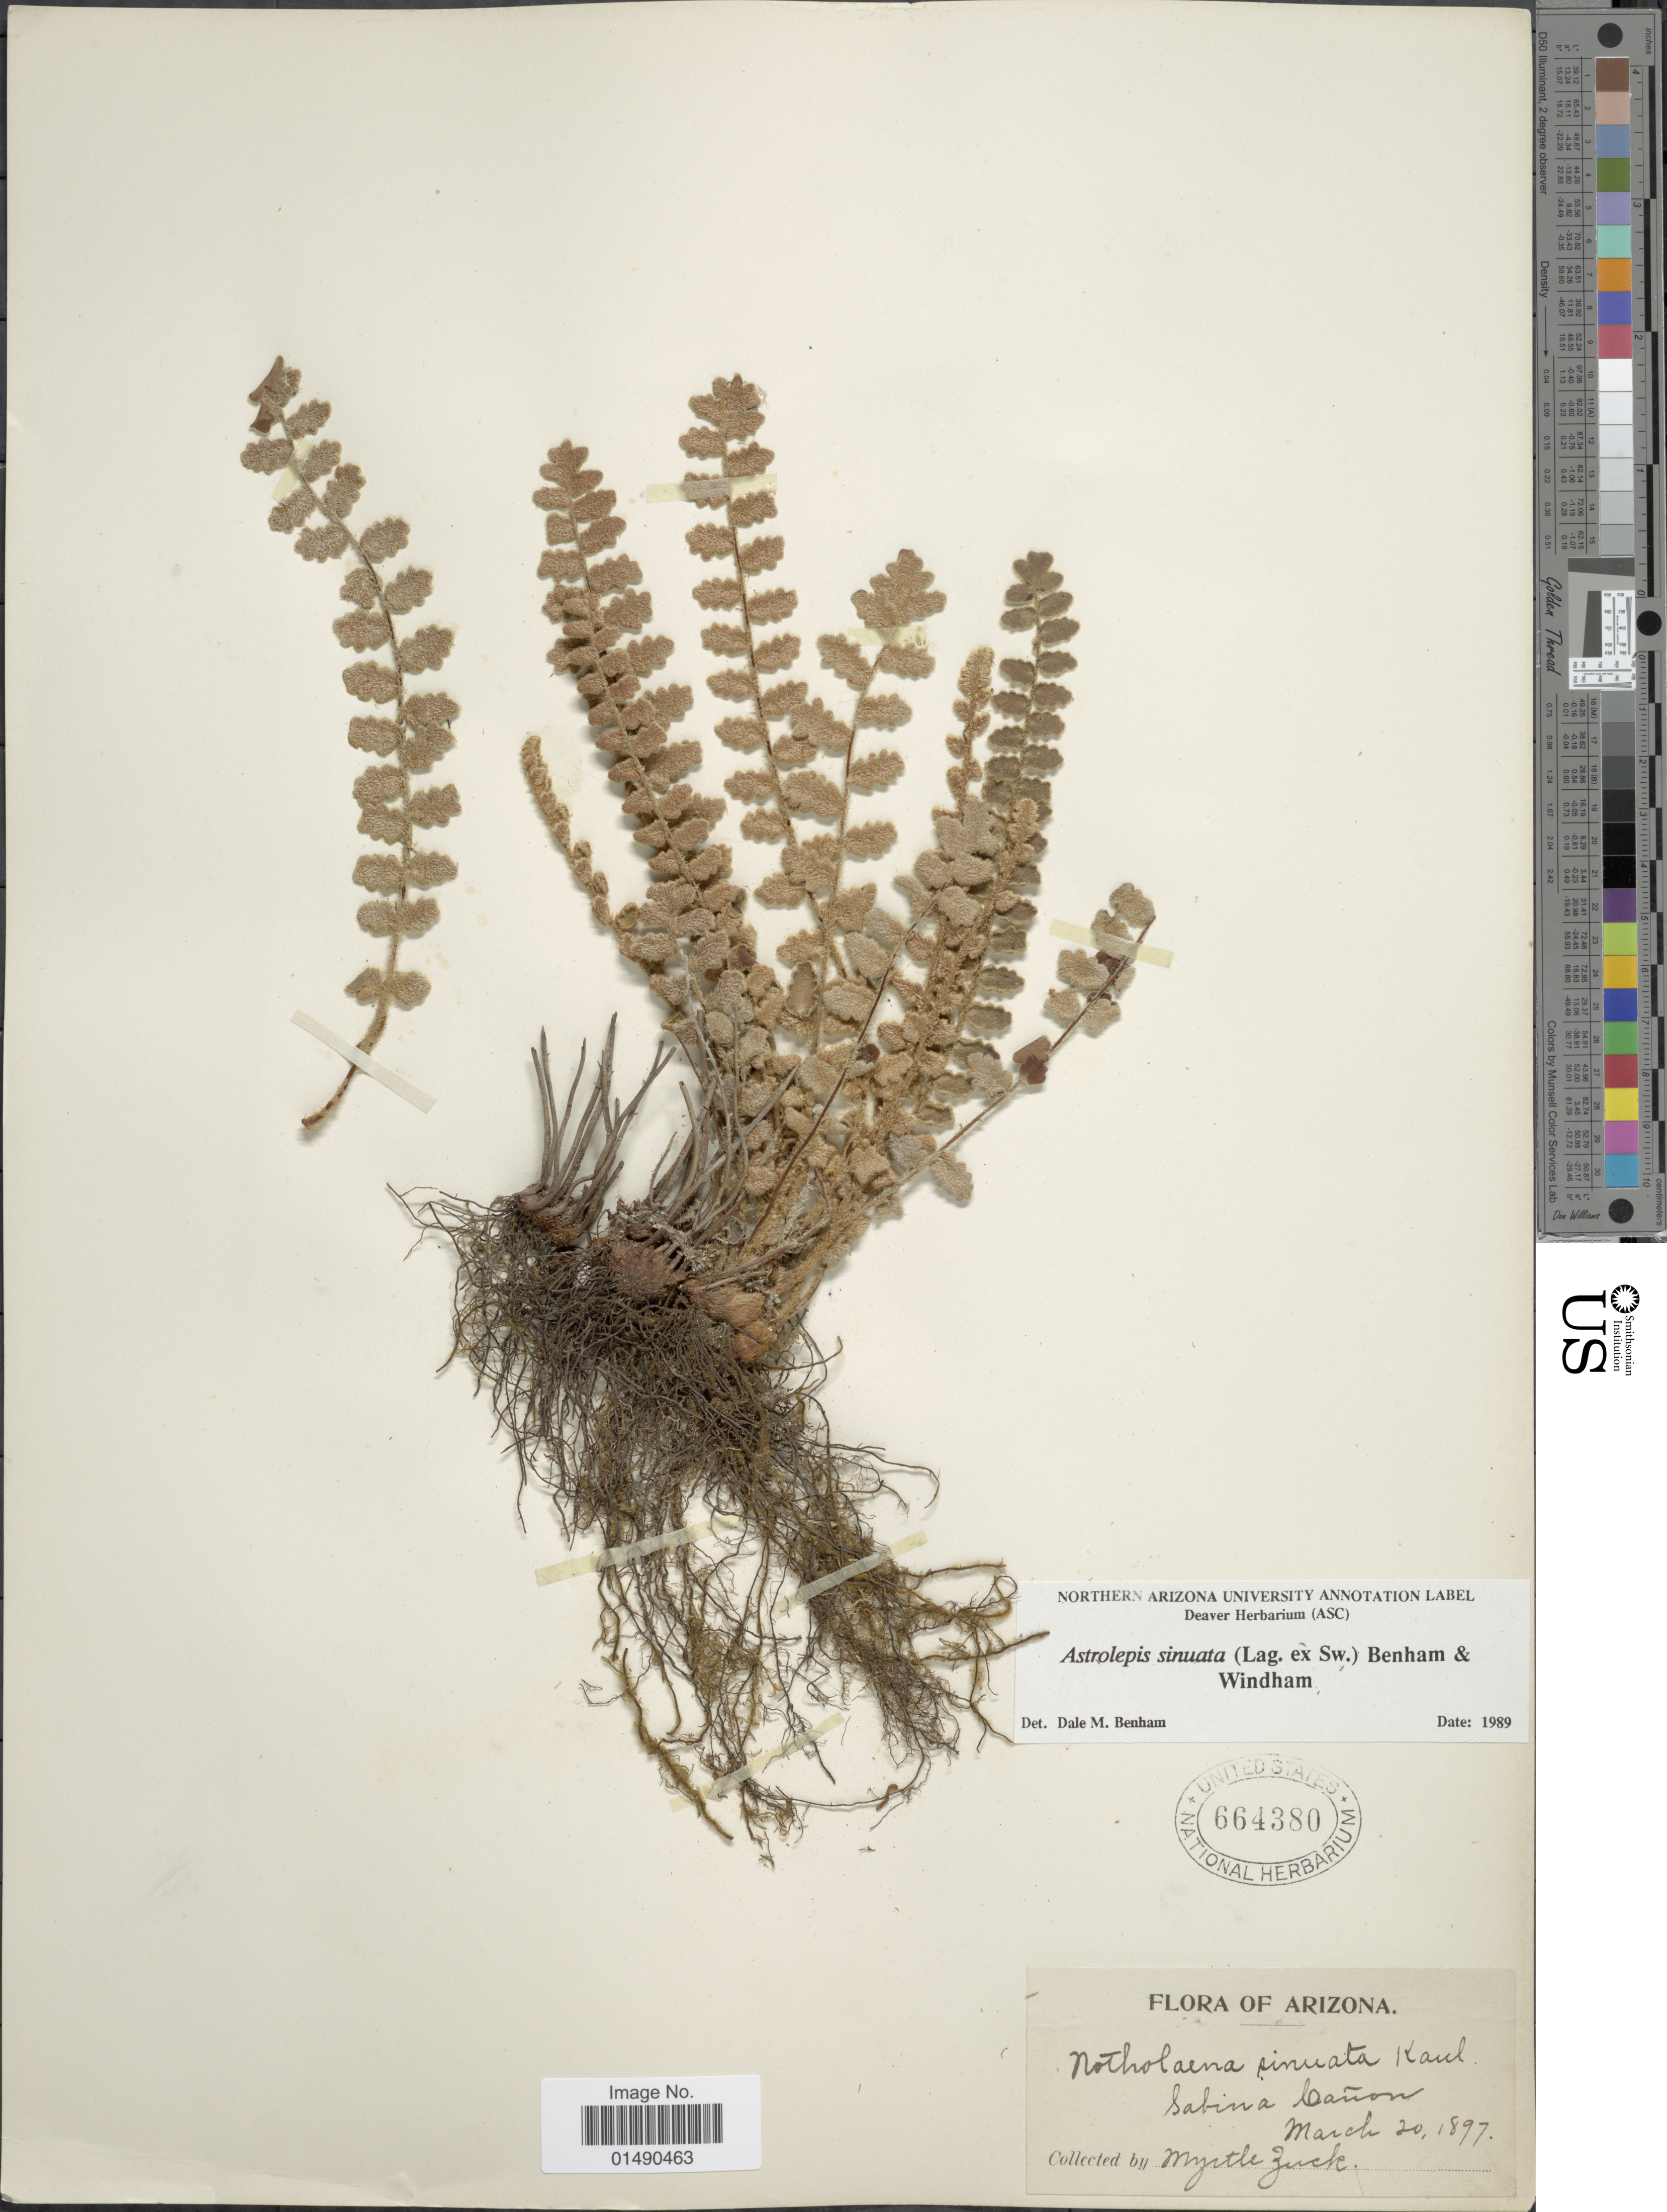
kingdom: Plantae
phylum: Tracheophyta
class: Polypodiopsida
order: Polypodiales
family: Pteridaceae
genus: Astrolepis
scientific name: Astrolepis integerrima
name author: (Hook.) D.M. Benham & Windham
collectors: M. Zuck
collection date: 1897-03-20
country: United States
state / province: Arizona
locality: Sabina Cañon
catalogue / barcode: US 664380